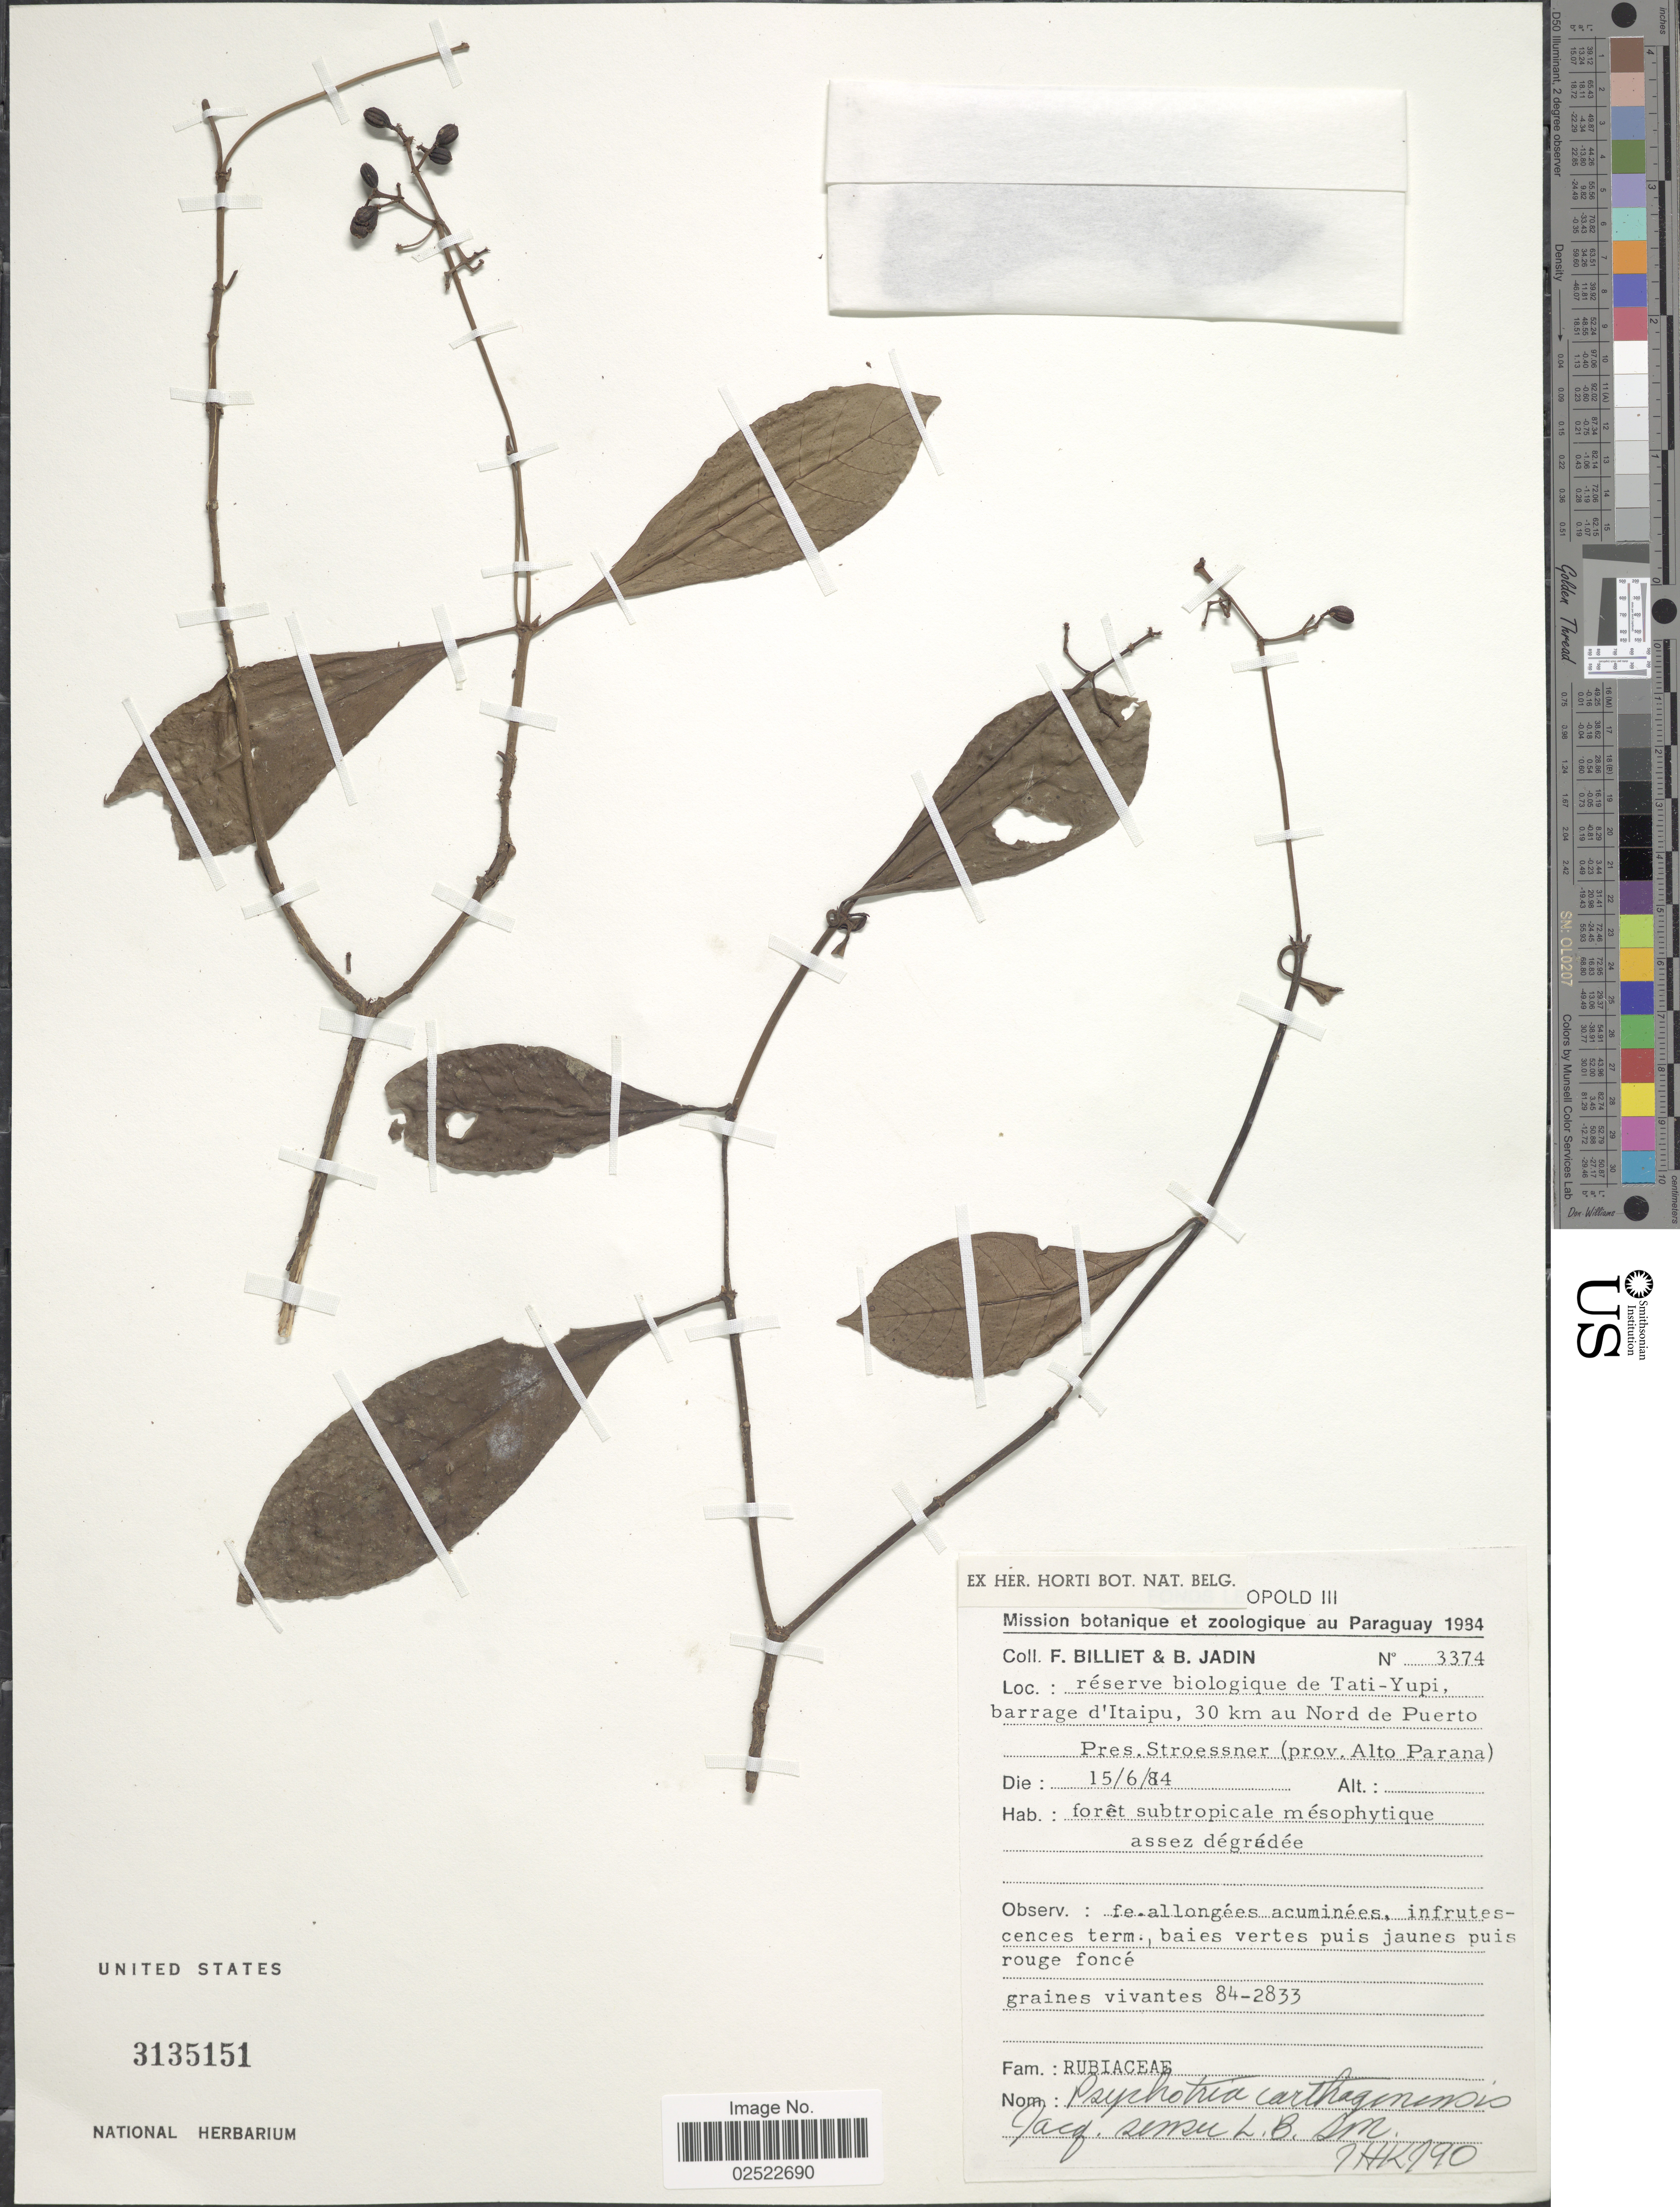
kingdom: Plantae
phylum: Tracheophyta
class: Magnoliopsida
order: Gentianales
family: Rubiaceae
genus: Psychotria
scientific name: Psychotria carthagenensis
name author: Jacq.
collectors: F. Billiet & B. Jadin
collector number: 3374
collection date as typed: Transcribed d/m/y: 15/6/84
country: Paraguay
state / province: Alto Parana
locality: Réserve biologique de Tati-Yupi, barrage d'Itaipu, 30 km au Nord de Puerto. Pres. Stroessner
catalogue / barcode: US 3135151